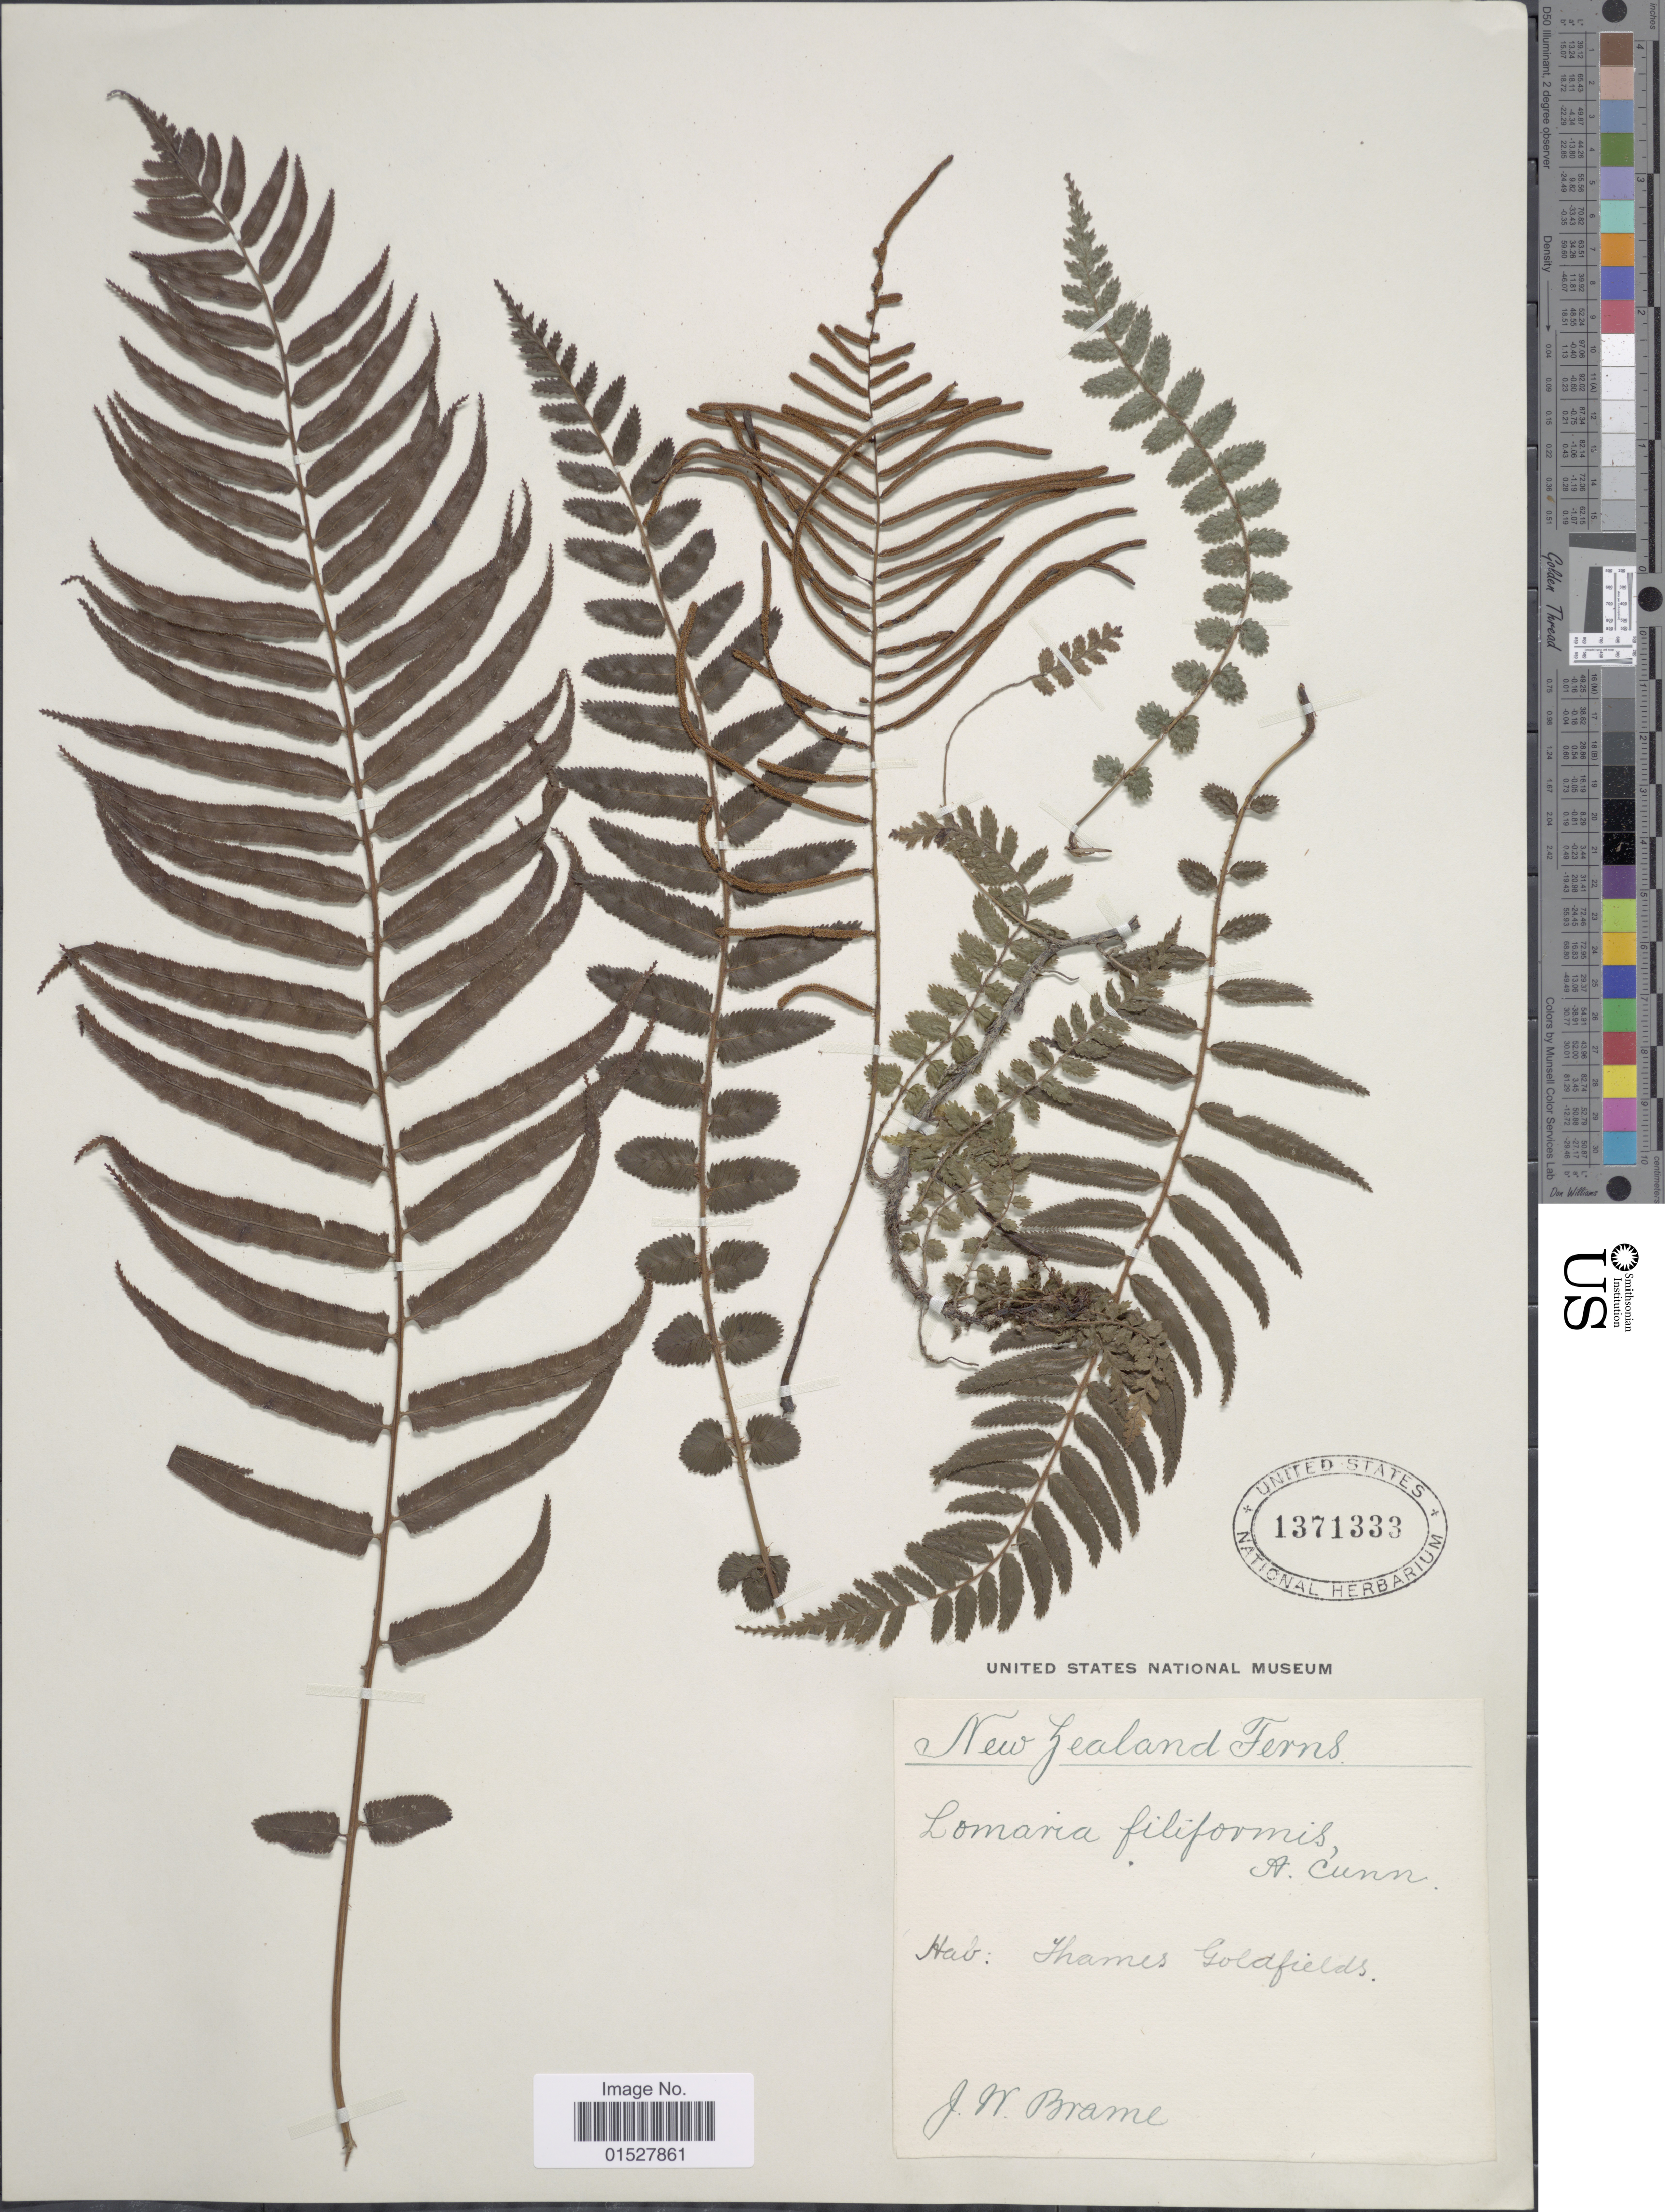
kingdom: Plantae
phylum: Tracheophyta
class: Polypodiopsida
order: Polypodiales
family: Blechnaceae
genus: Blechnum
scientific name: Blechnum filiforme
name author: (A. Cunn.) Ettingsh.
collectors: J. Brame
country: New Zealand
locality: Thames Goldfields.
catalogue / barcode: US 1371333